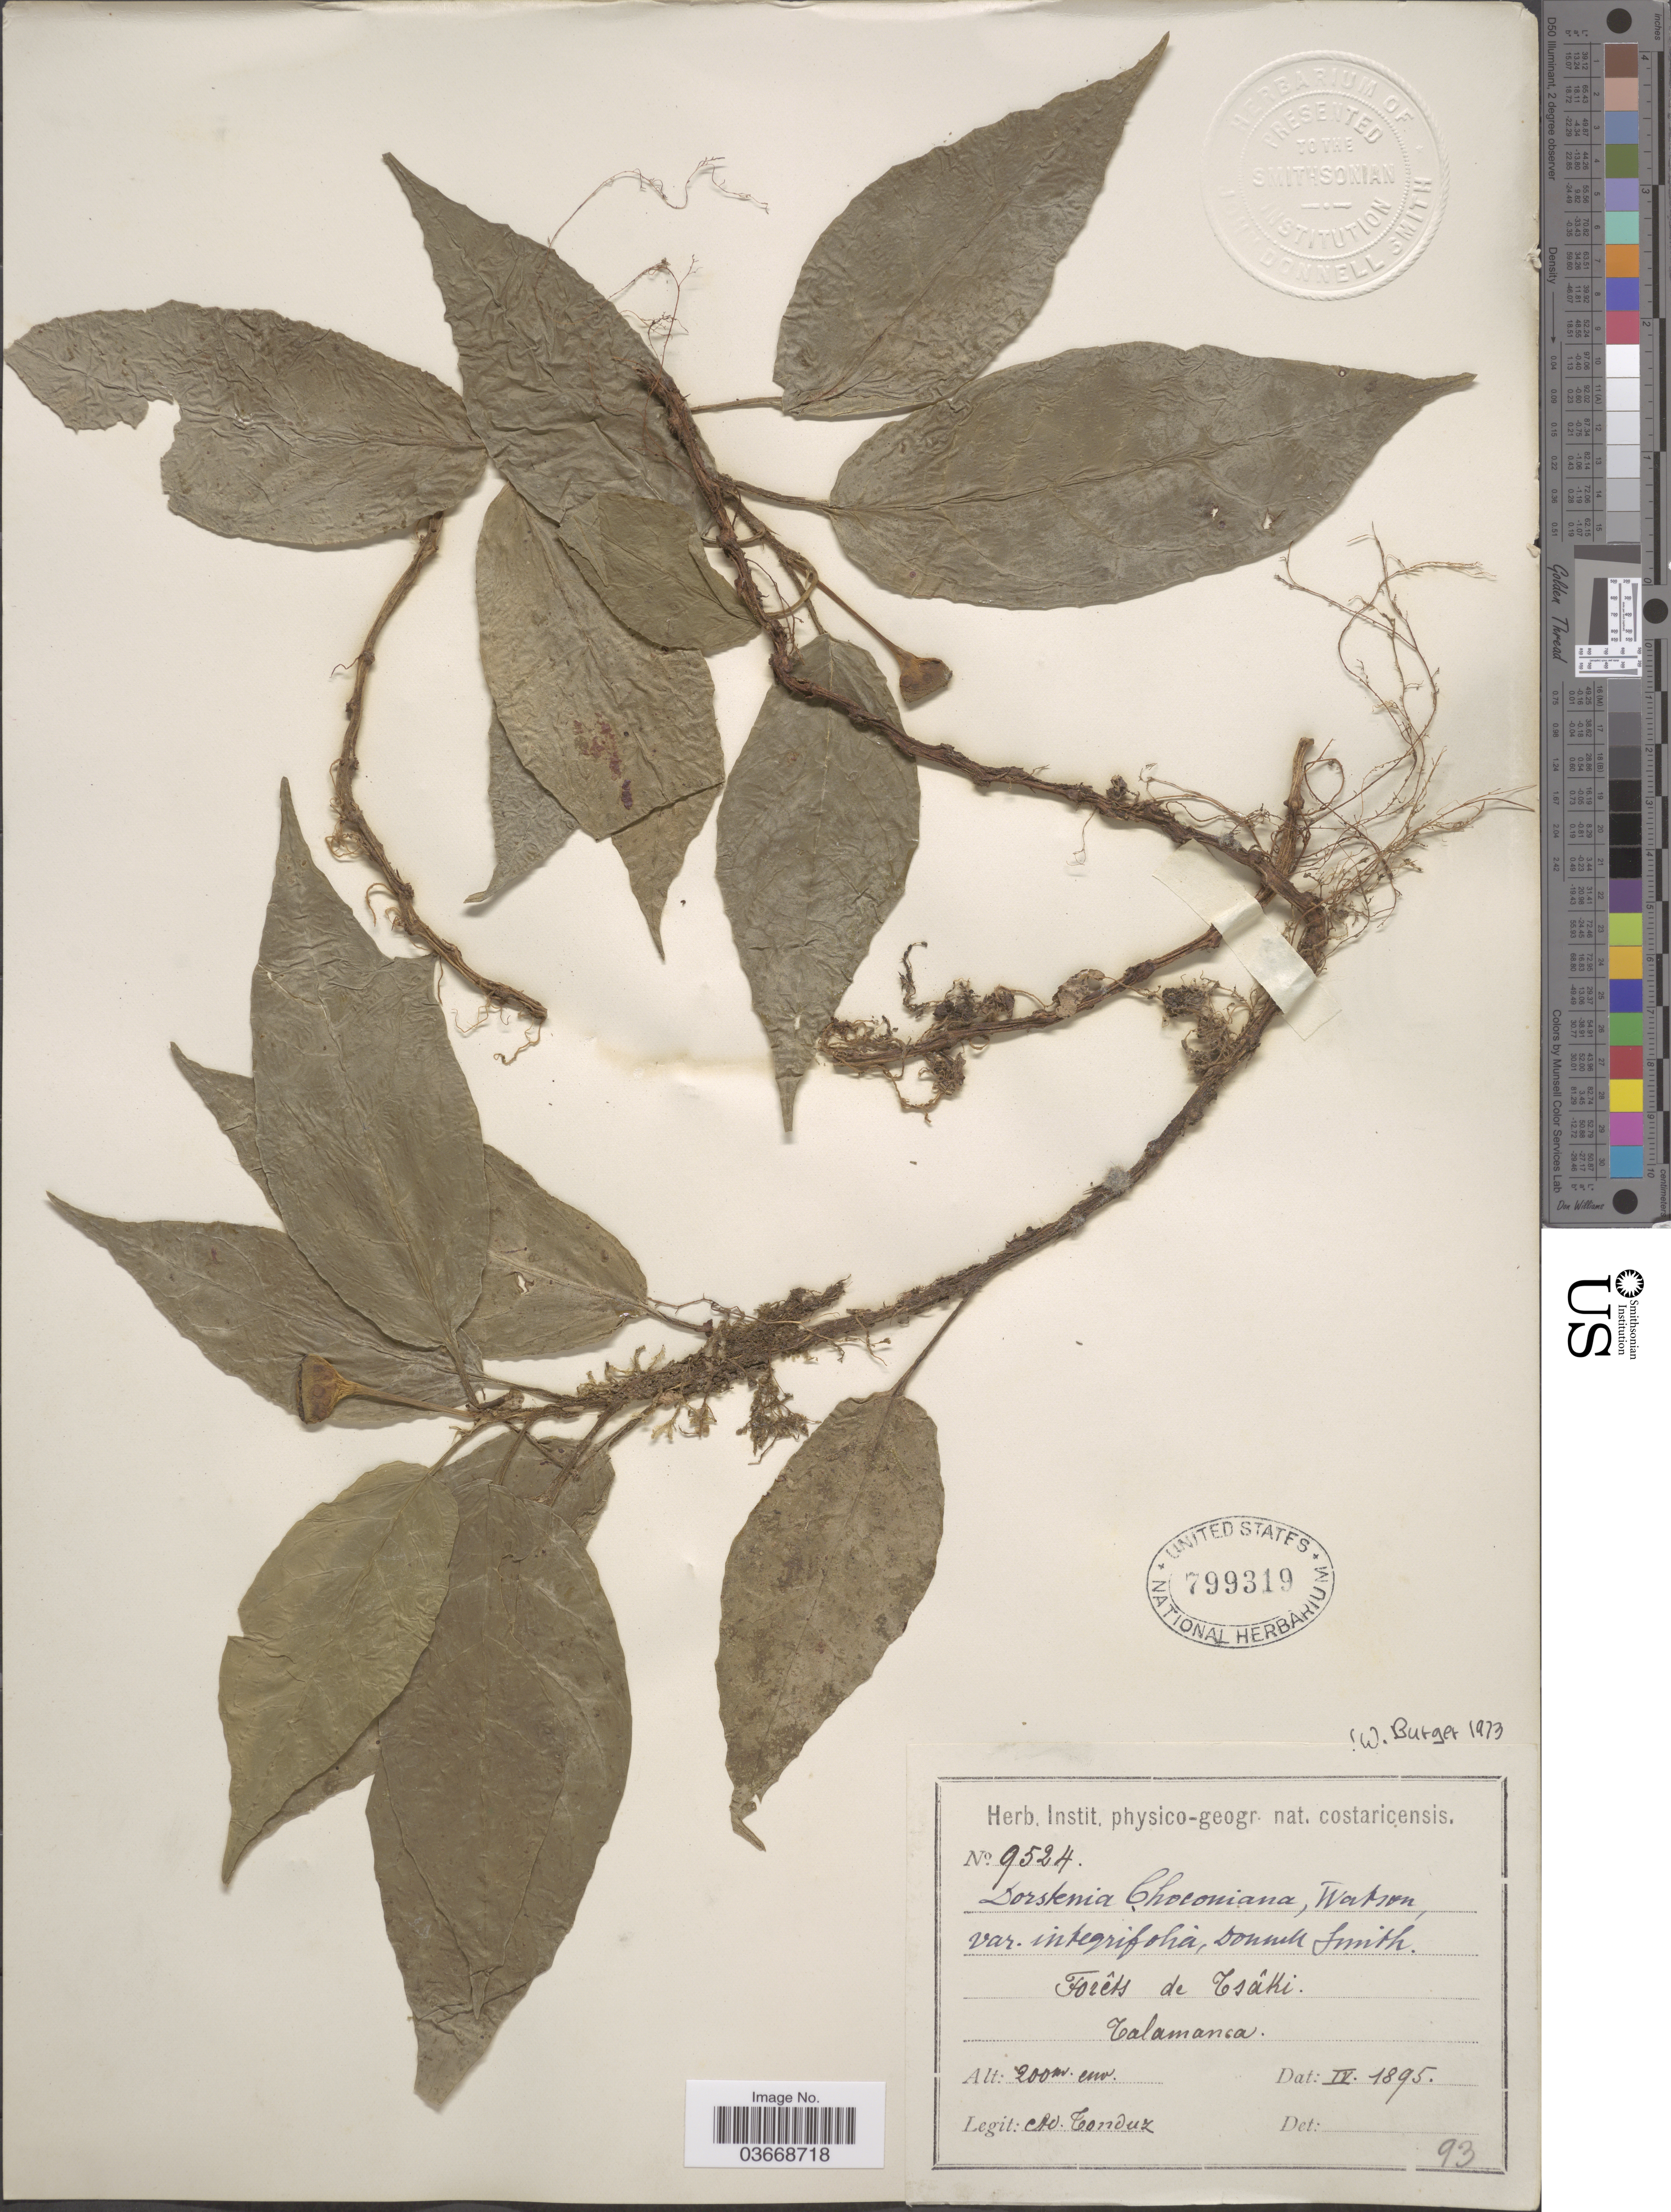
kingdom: Plantae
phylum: Tracheophyta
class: Magnoliopsida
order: Rosales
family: Moraceae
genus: Dorstenia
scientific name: Dorstenia choconiana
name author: S. Watson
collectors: A. Tonduz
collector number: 9524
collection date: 1895-04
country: Costa Rica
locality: Forêts de Tsâki. Talamanca.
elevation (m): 200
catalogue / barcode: US 799319